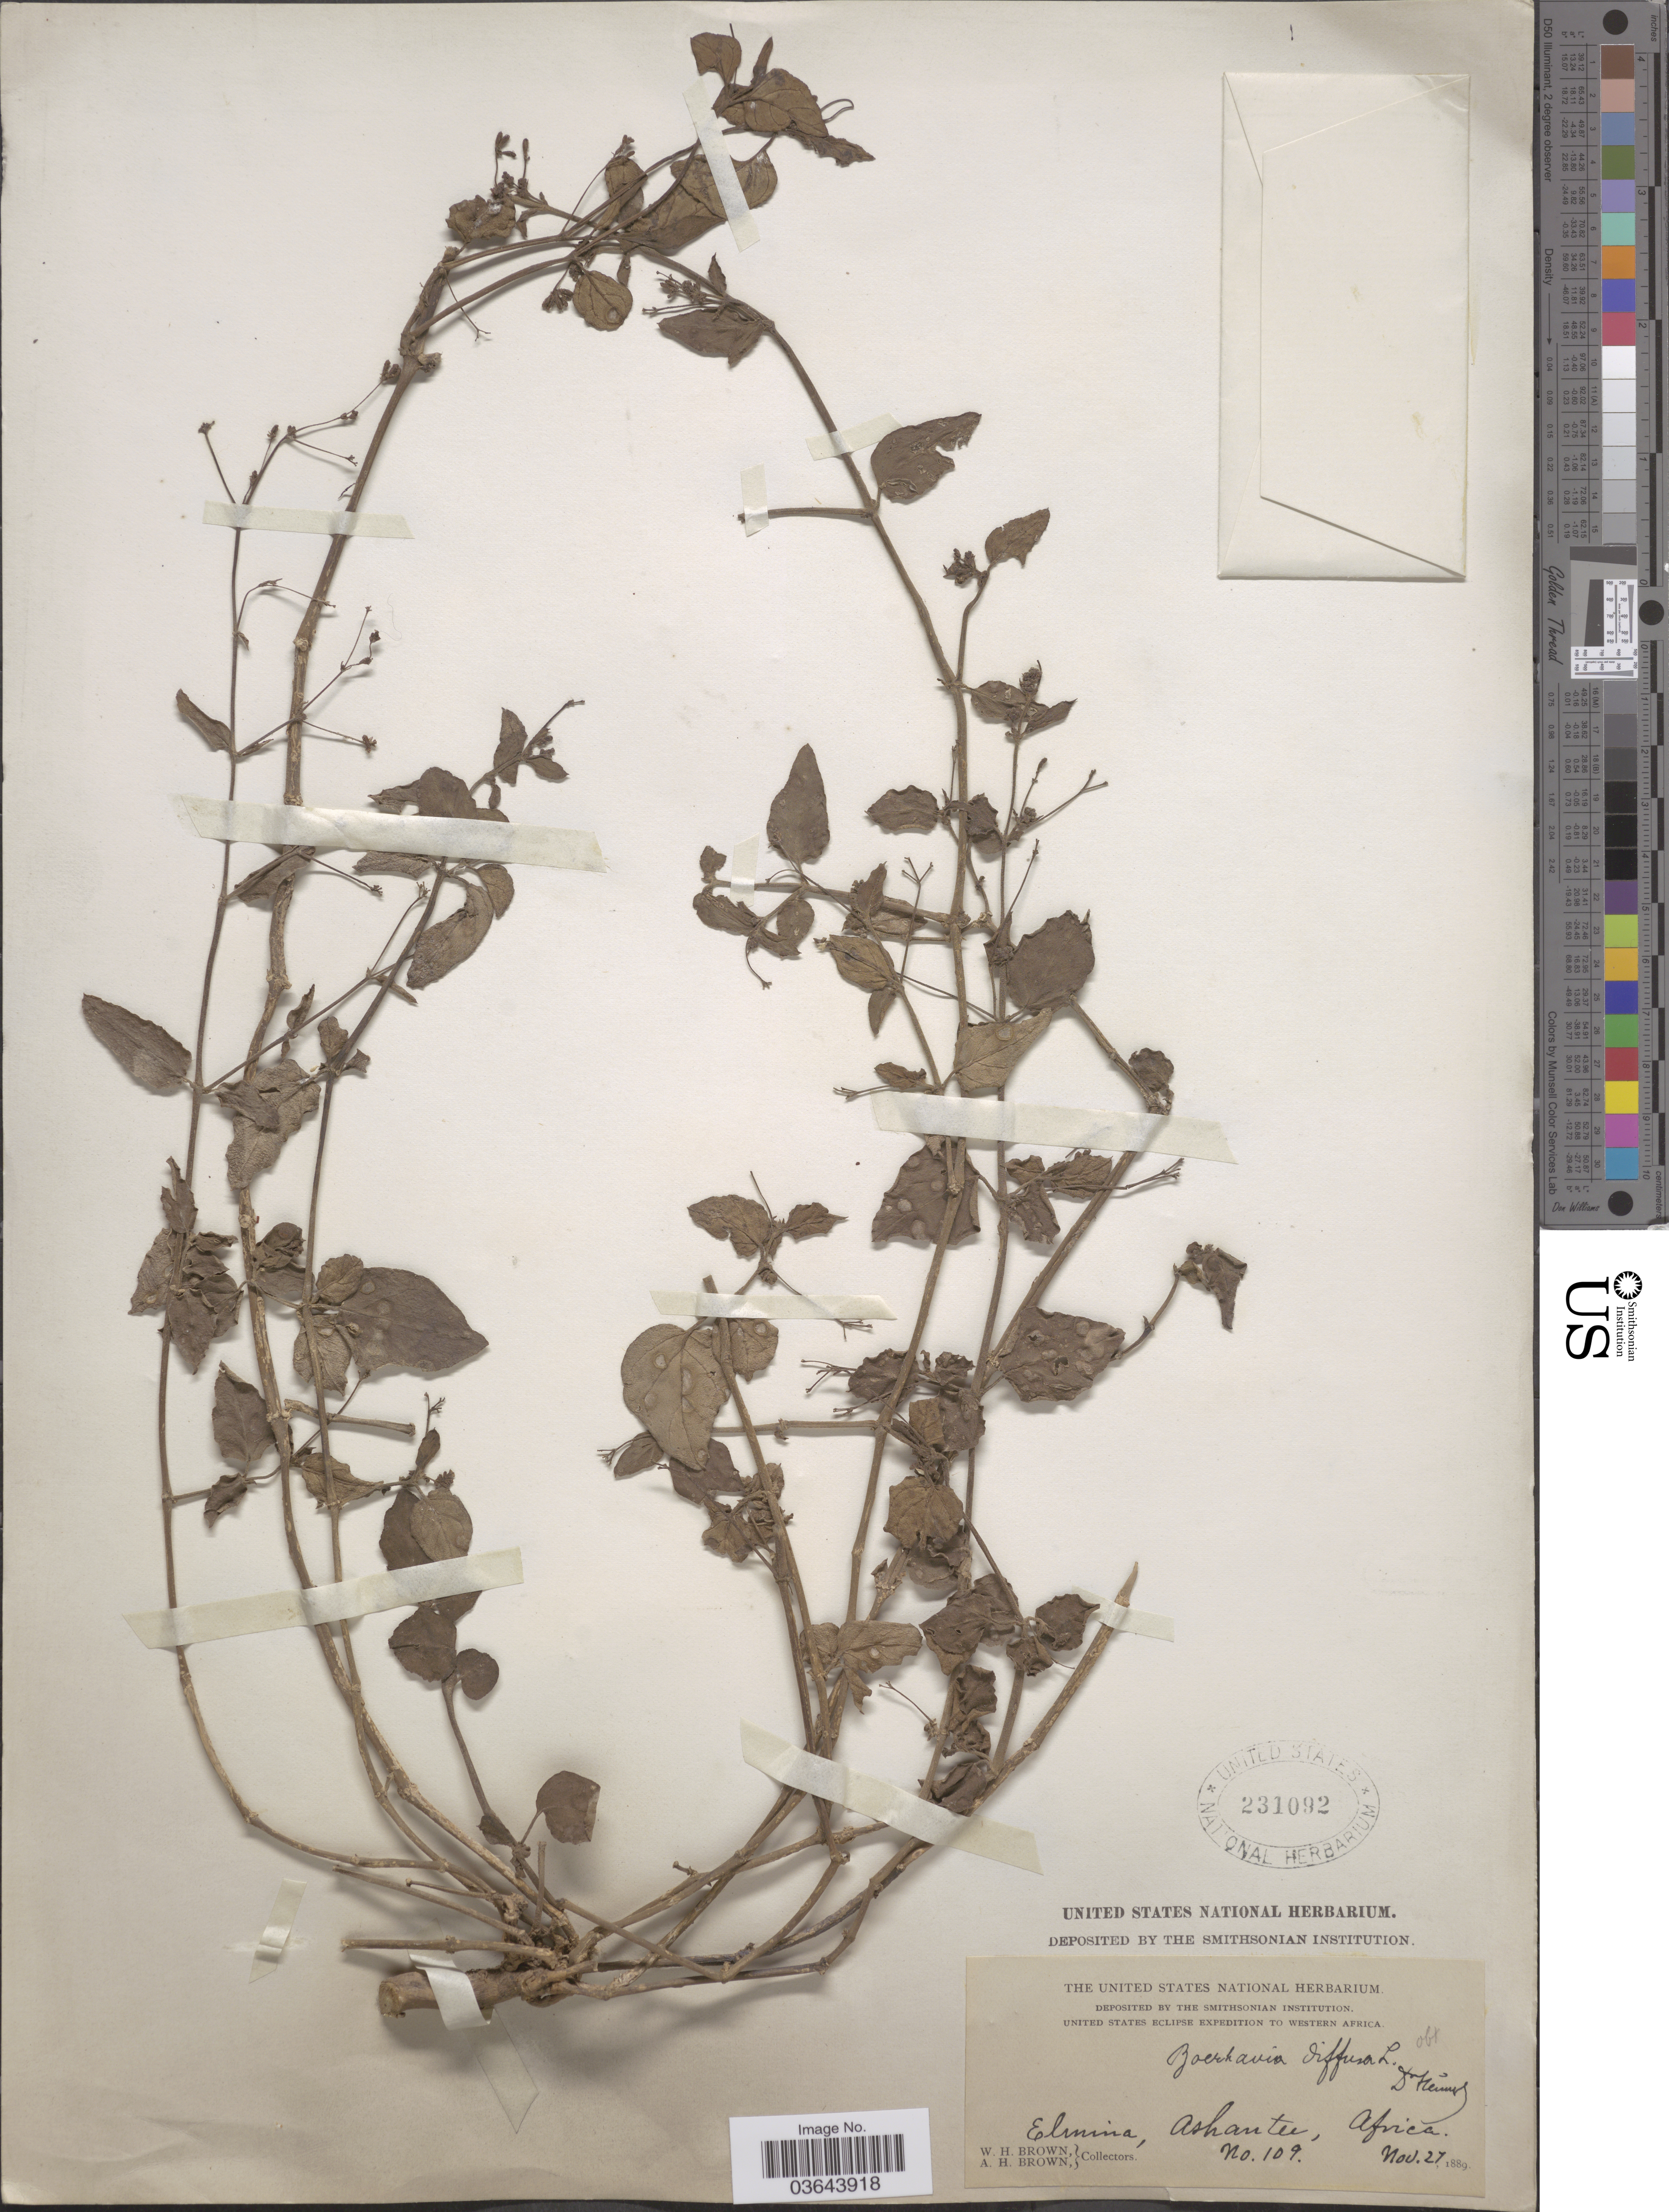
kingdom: Plantae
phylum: Tracheophyta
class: Magnoliopsida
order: Caryophyllales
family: Nyctaginaceae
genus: Boerhavia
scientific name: Boerhavia diffusa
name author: L.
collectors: W. H. Brown & A. H. Brown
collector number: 109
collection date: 1889-11-27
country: Ghana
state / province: Ashanti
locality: Western Africa. Elmina.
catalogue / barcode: US 231092